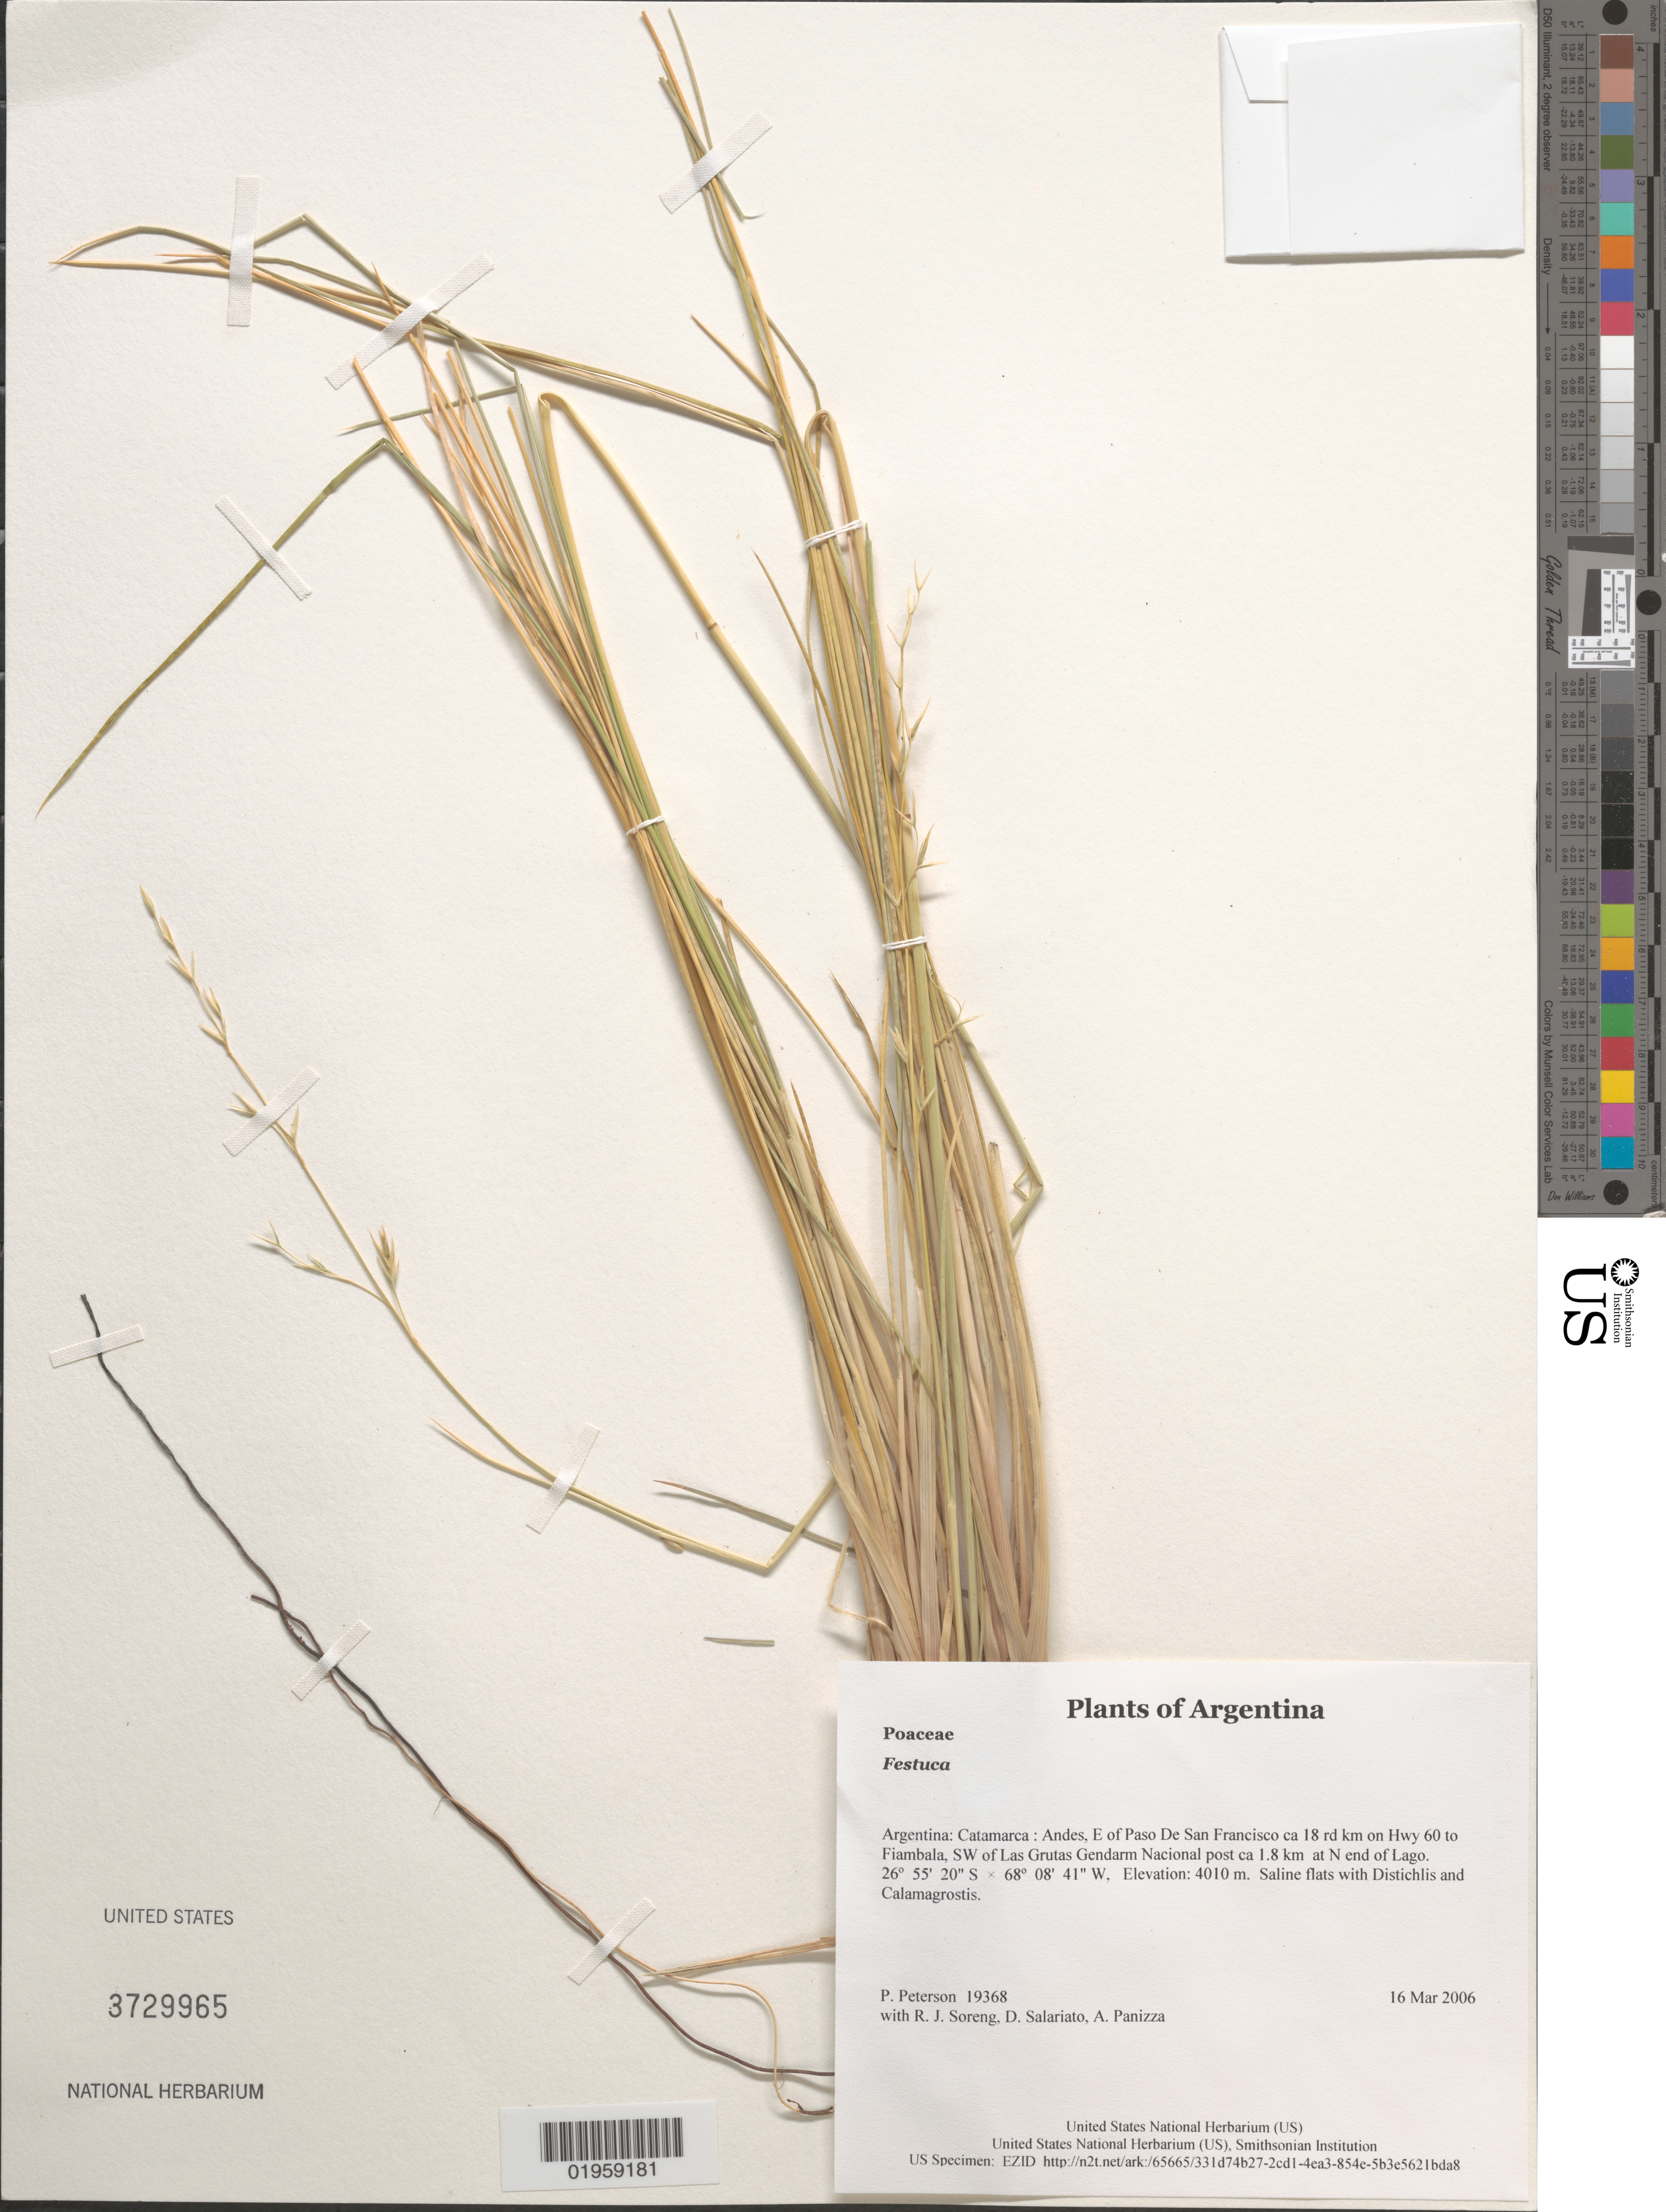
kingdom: Plantae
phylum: Tracheophyta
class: Liliopsida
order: Poales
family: Poaceae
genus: Festuca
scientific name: Festuca sp.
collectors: P. M. Peterson, R. J. Soreng, D. Salariato & A. Panizza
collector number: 19368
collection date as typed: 16 Mar 2006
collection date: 2006-03-16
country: Argentina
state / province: Catamarca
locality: Andes, E of Paso De San Francisco ca 18 rd km on Hwy 60 to Fiambala, SW of Las Grutas Gendarm Nacional post ca 1.8 km at N end of Lago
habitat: Saline flats with Distichlis and Calamagrostis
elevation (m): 4010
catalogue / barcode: US 3729965